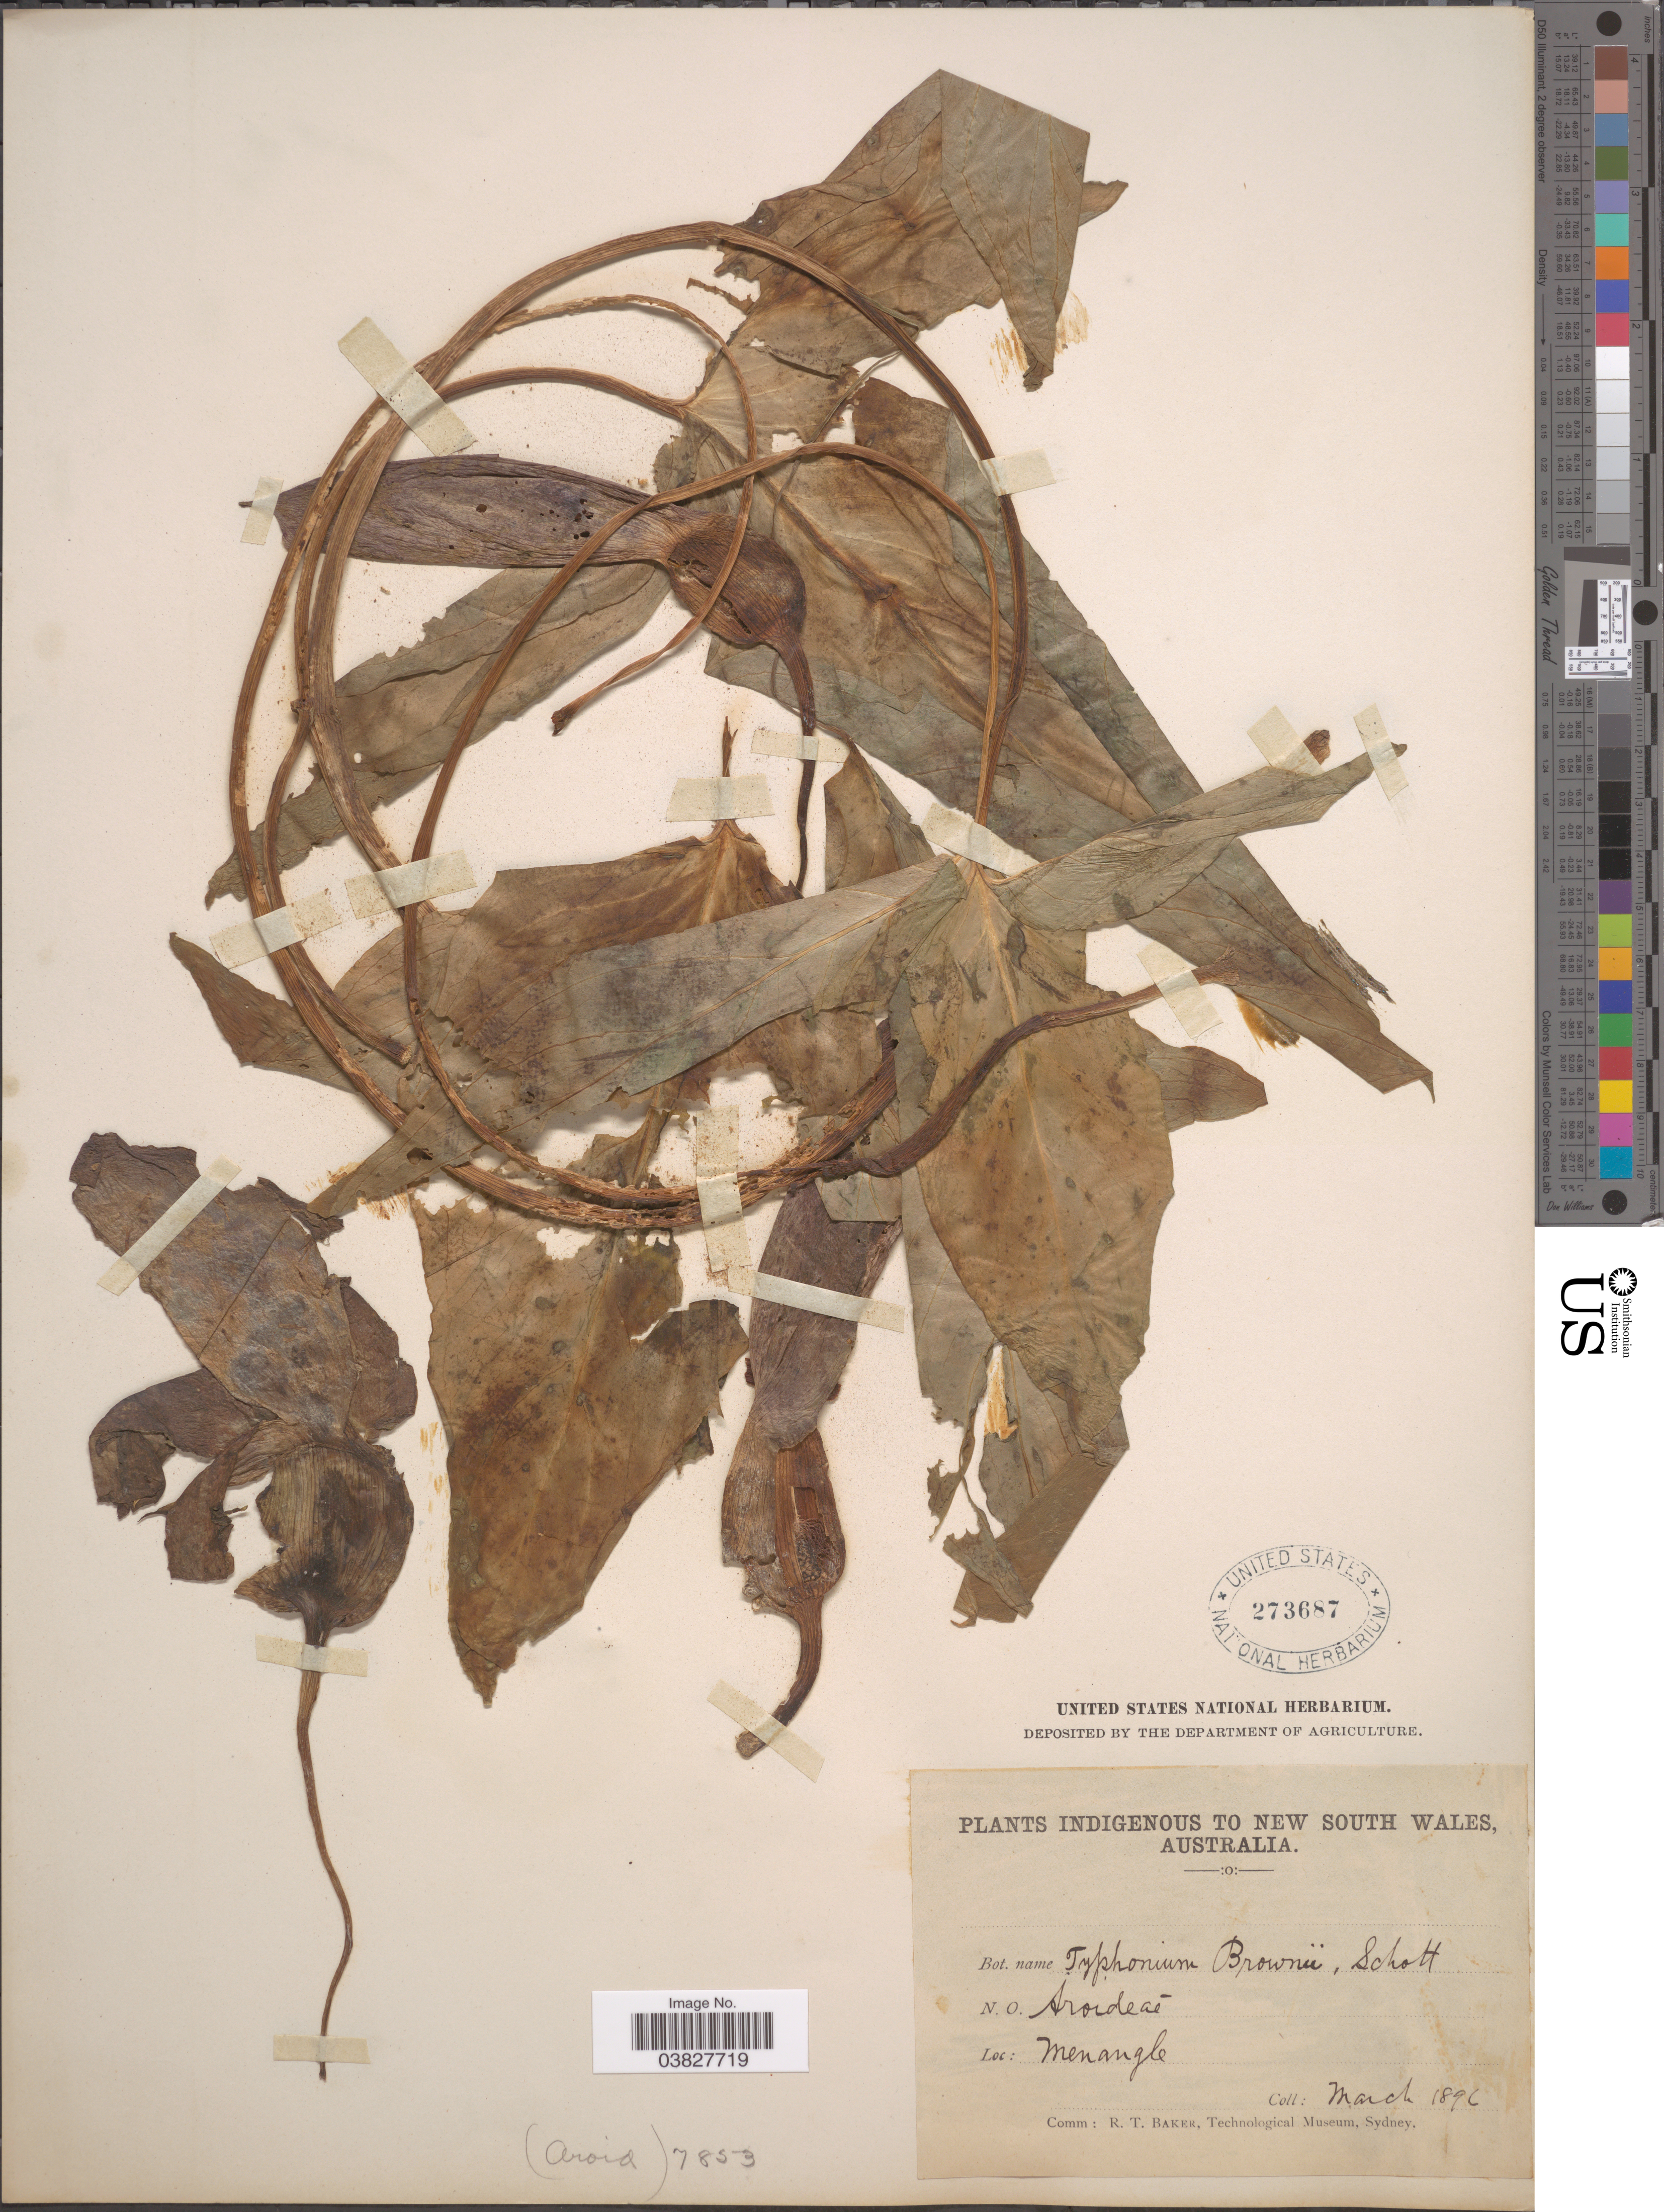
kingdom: Plantae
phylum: Tracheophyta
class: Liliopsida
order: Alismatales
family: Araceae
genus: Lazarum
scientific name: Lazarum brownii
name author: (Schott) M.D.Barrett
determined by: Ma, Zheng Xu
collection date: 1896-03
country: Australia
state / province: New South Wales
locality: Menangle.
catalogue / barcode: US 273687